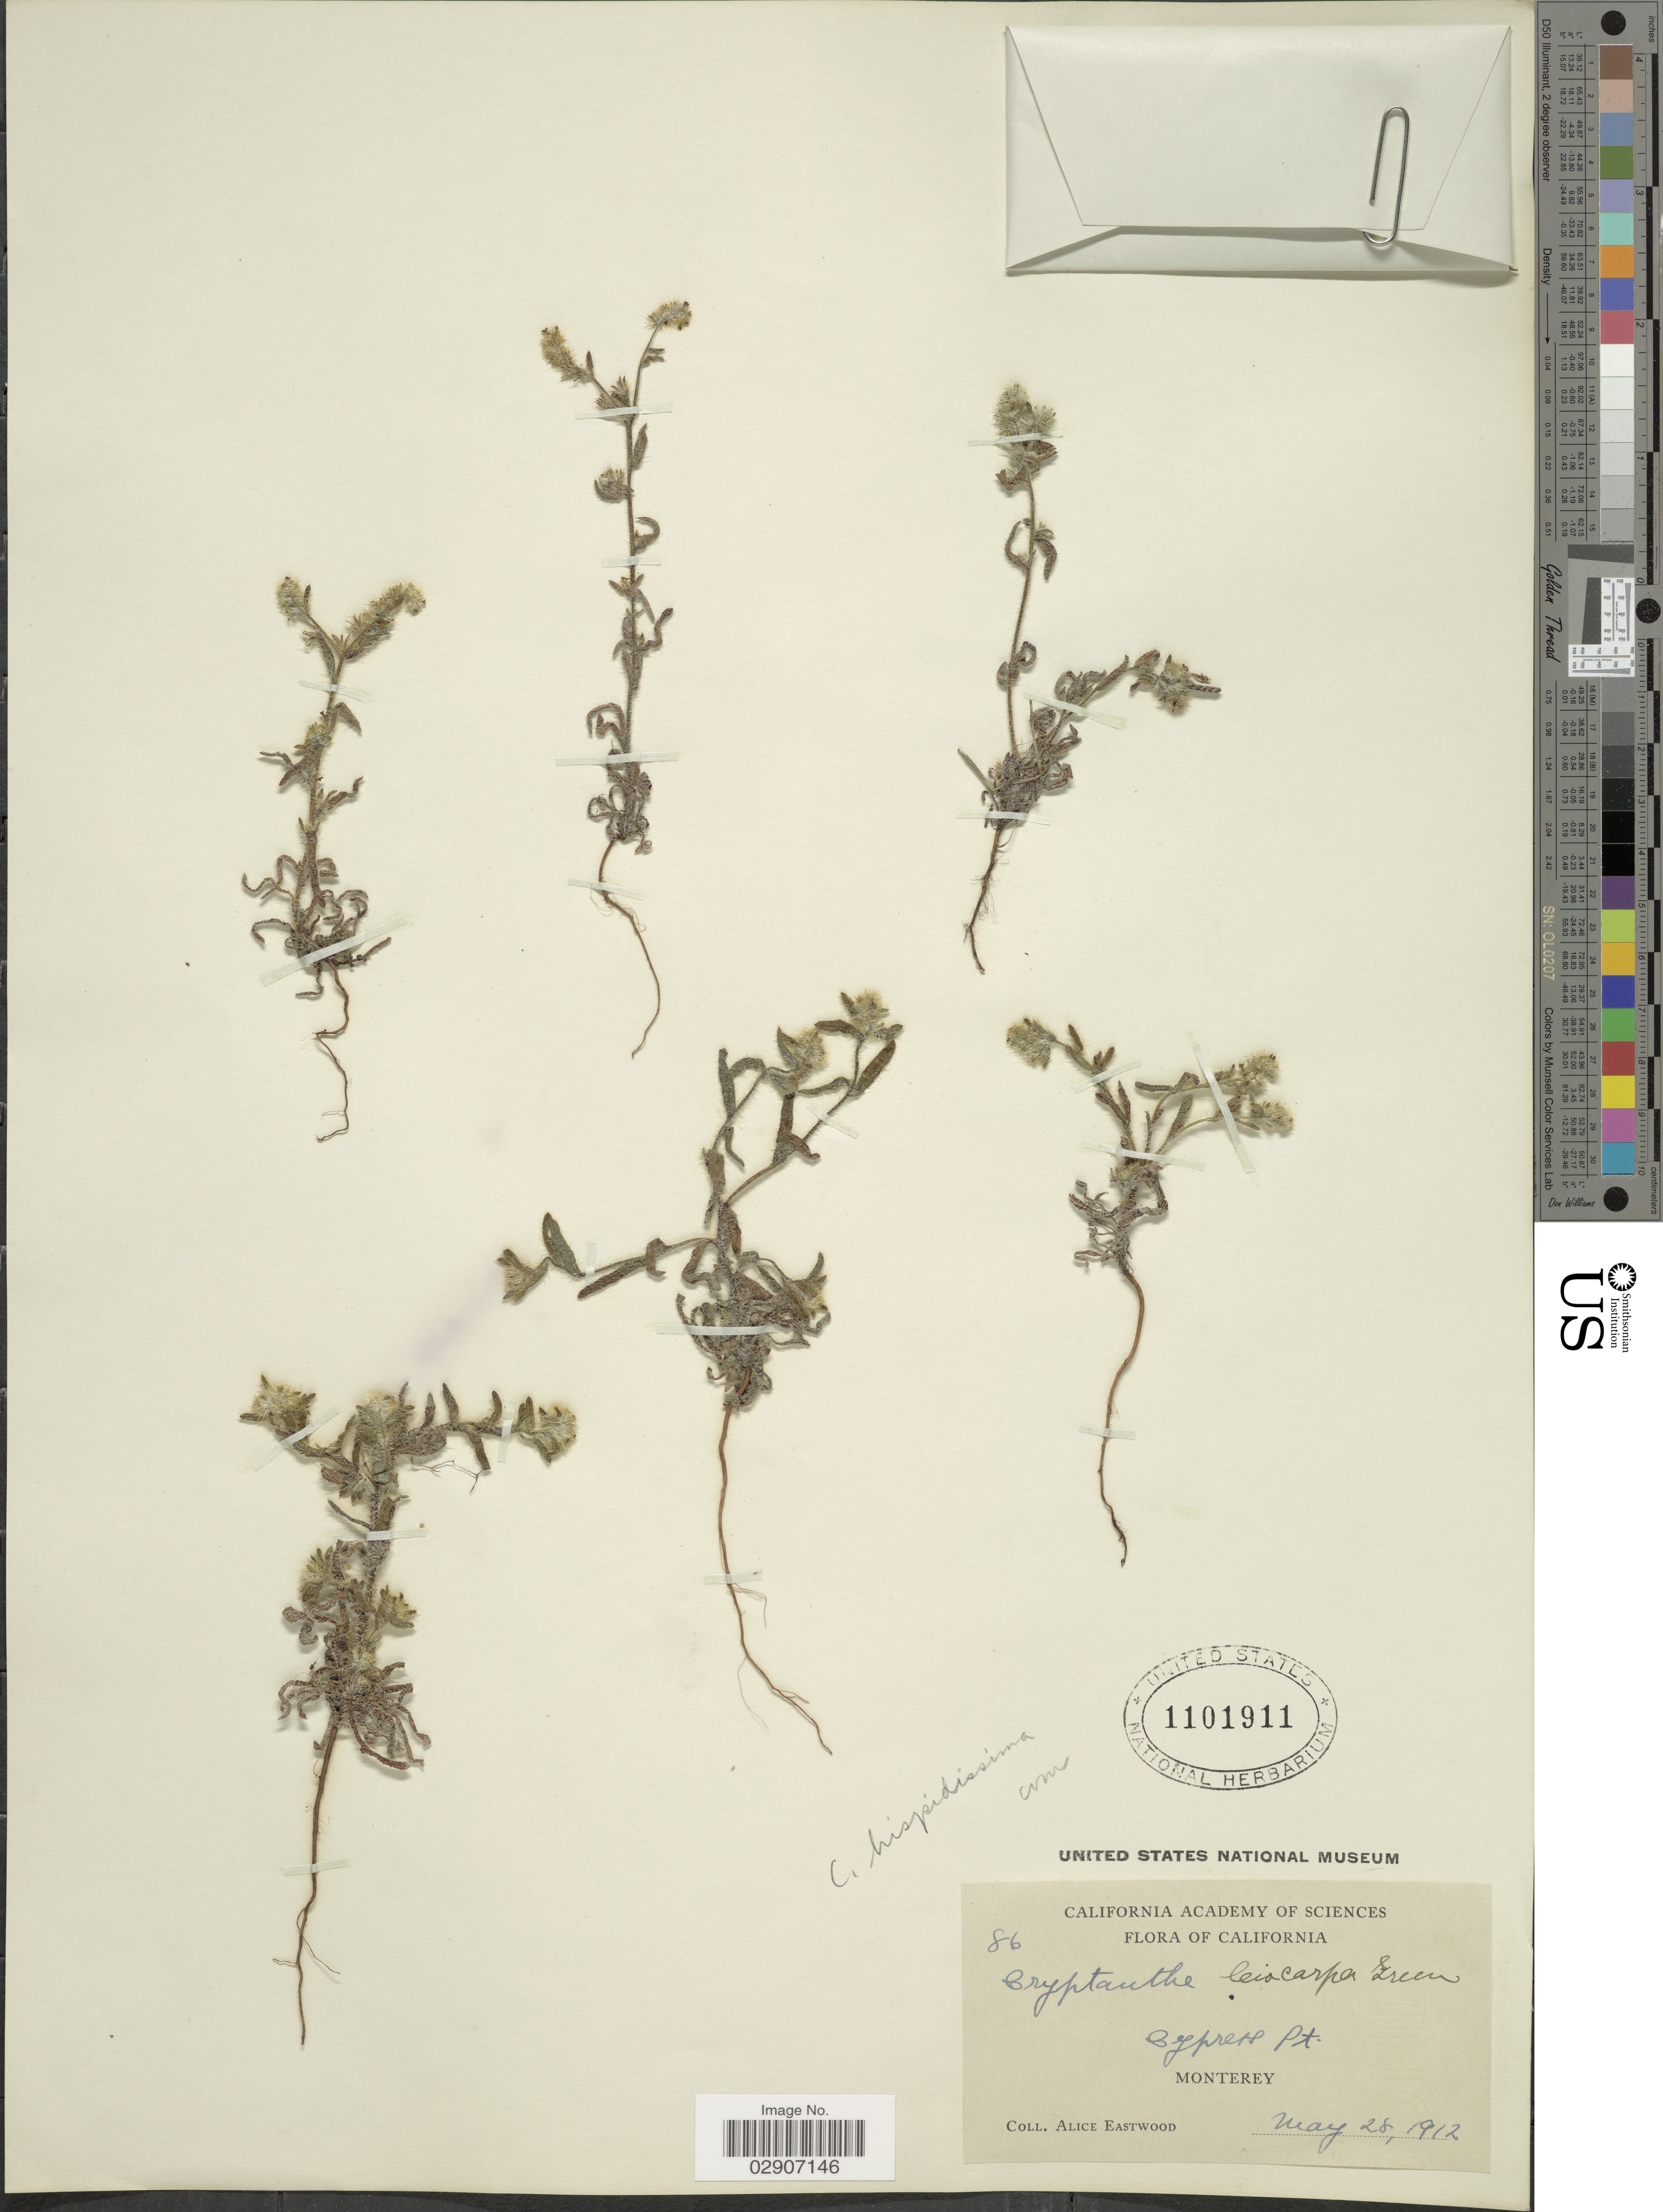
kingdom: Plantae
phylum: Tracheophyta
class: Magnoliopsida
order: Boraginales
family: Boraginaceae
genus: Cryptantha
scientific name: Cryptantha clevelandii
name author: Greene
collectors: A. Eastwood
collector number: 86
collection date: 1912-05-28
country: United States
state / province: California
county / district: Monterey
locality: Cypress Pt. Monterey.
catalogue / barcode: US 1101911